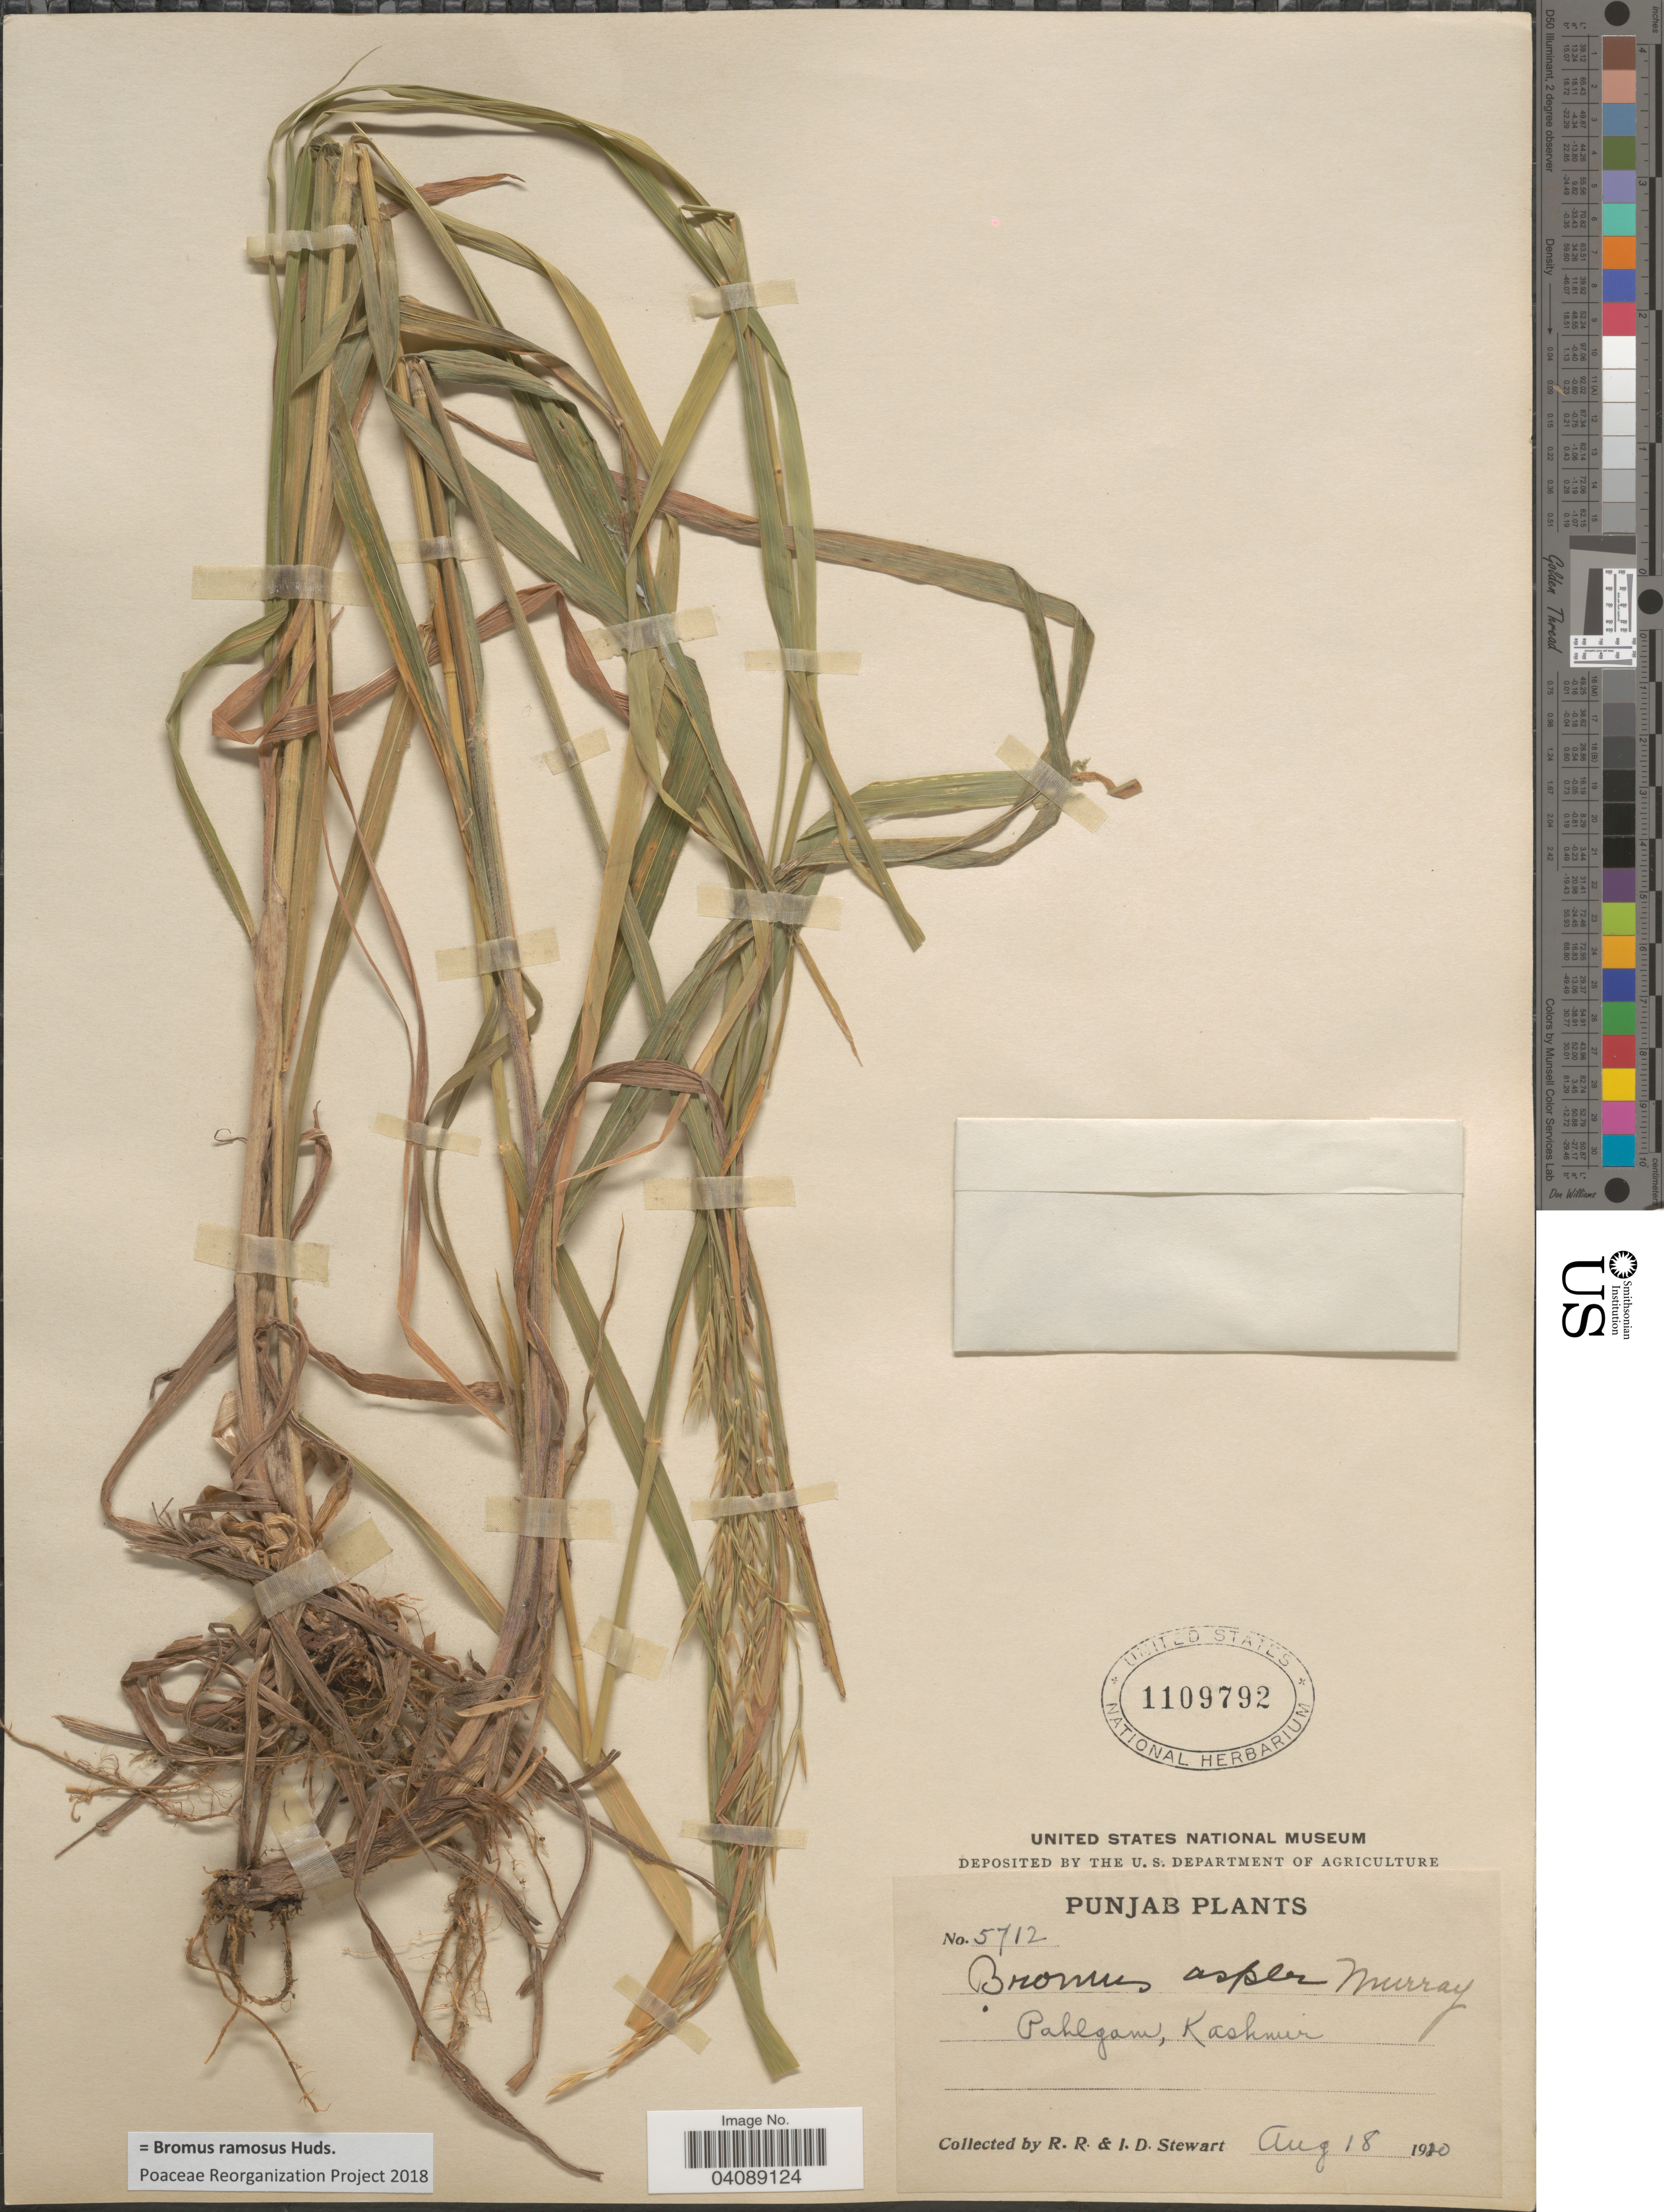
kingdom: Plantae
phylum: Tracheophyta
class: Liliopsida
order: Poales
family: Poaceae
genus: Bromus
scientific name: Bromus ramosus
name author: Huds.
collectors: R. Stewart & I. Stewart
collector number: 5712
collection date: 1920-08-18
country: India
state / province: Jammu and Kashmir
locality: Pahlgam, Kashmir.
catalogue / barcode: US 1109792